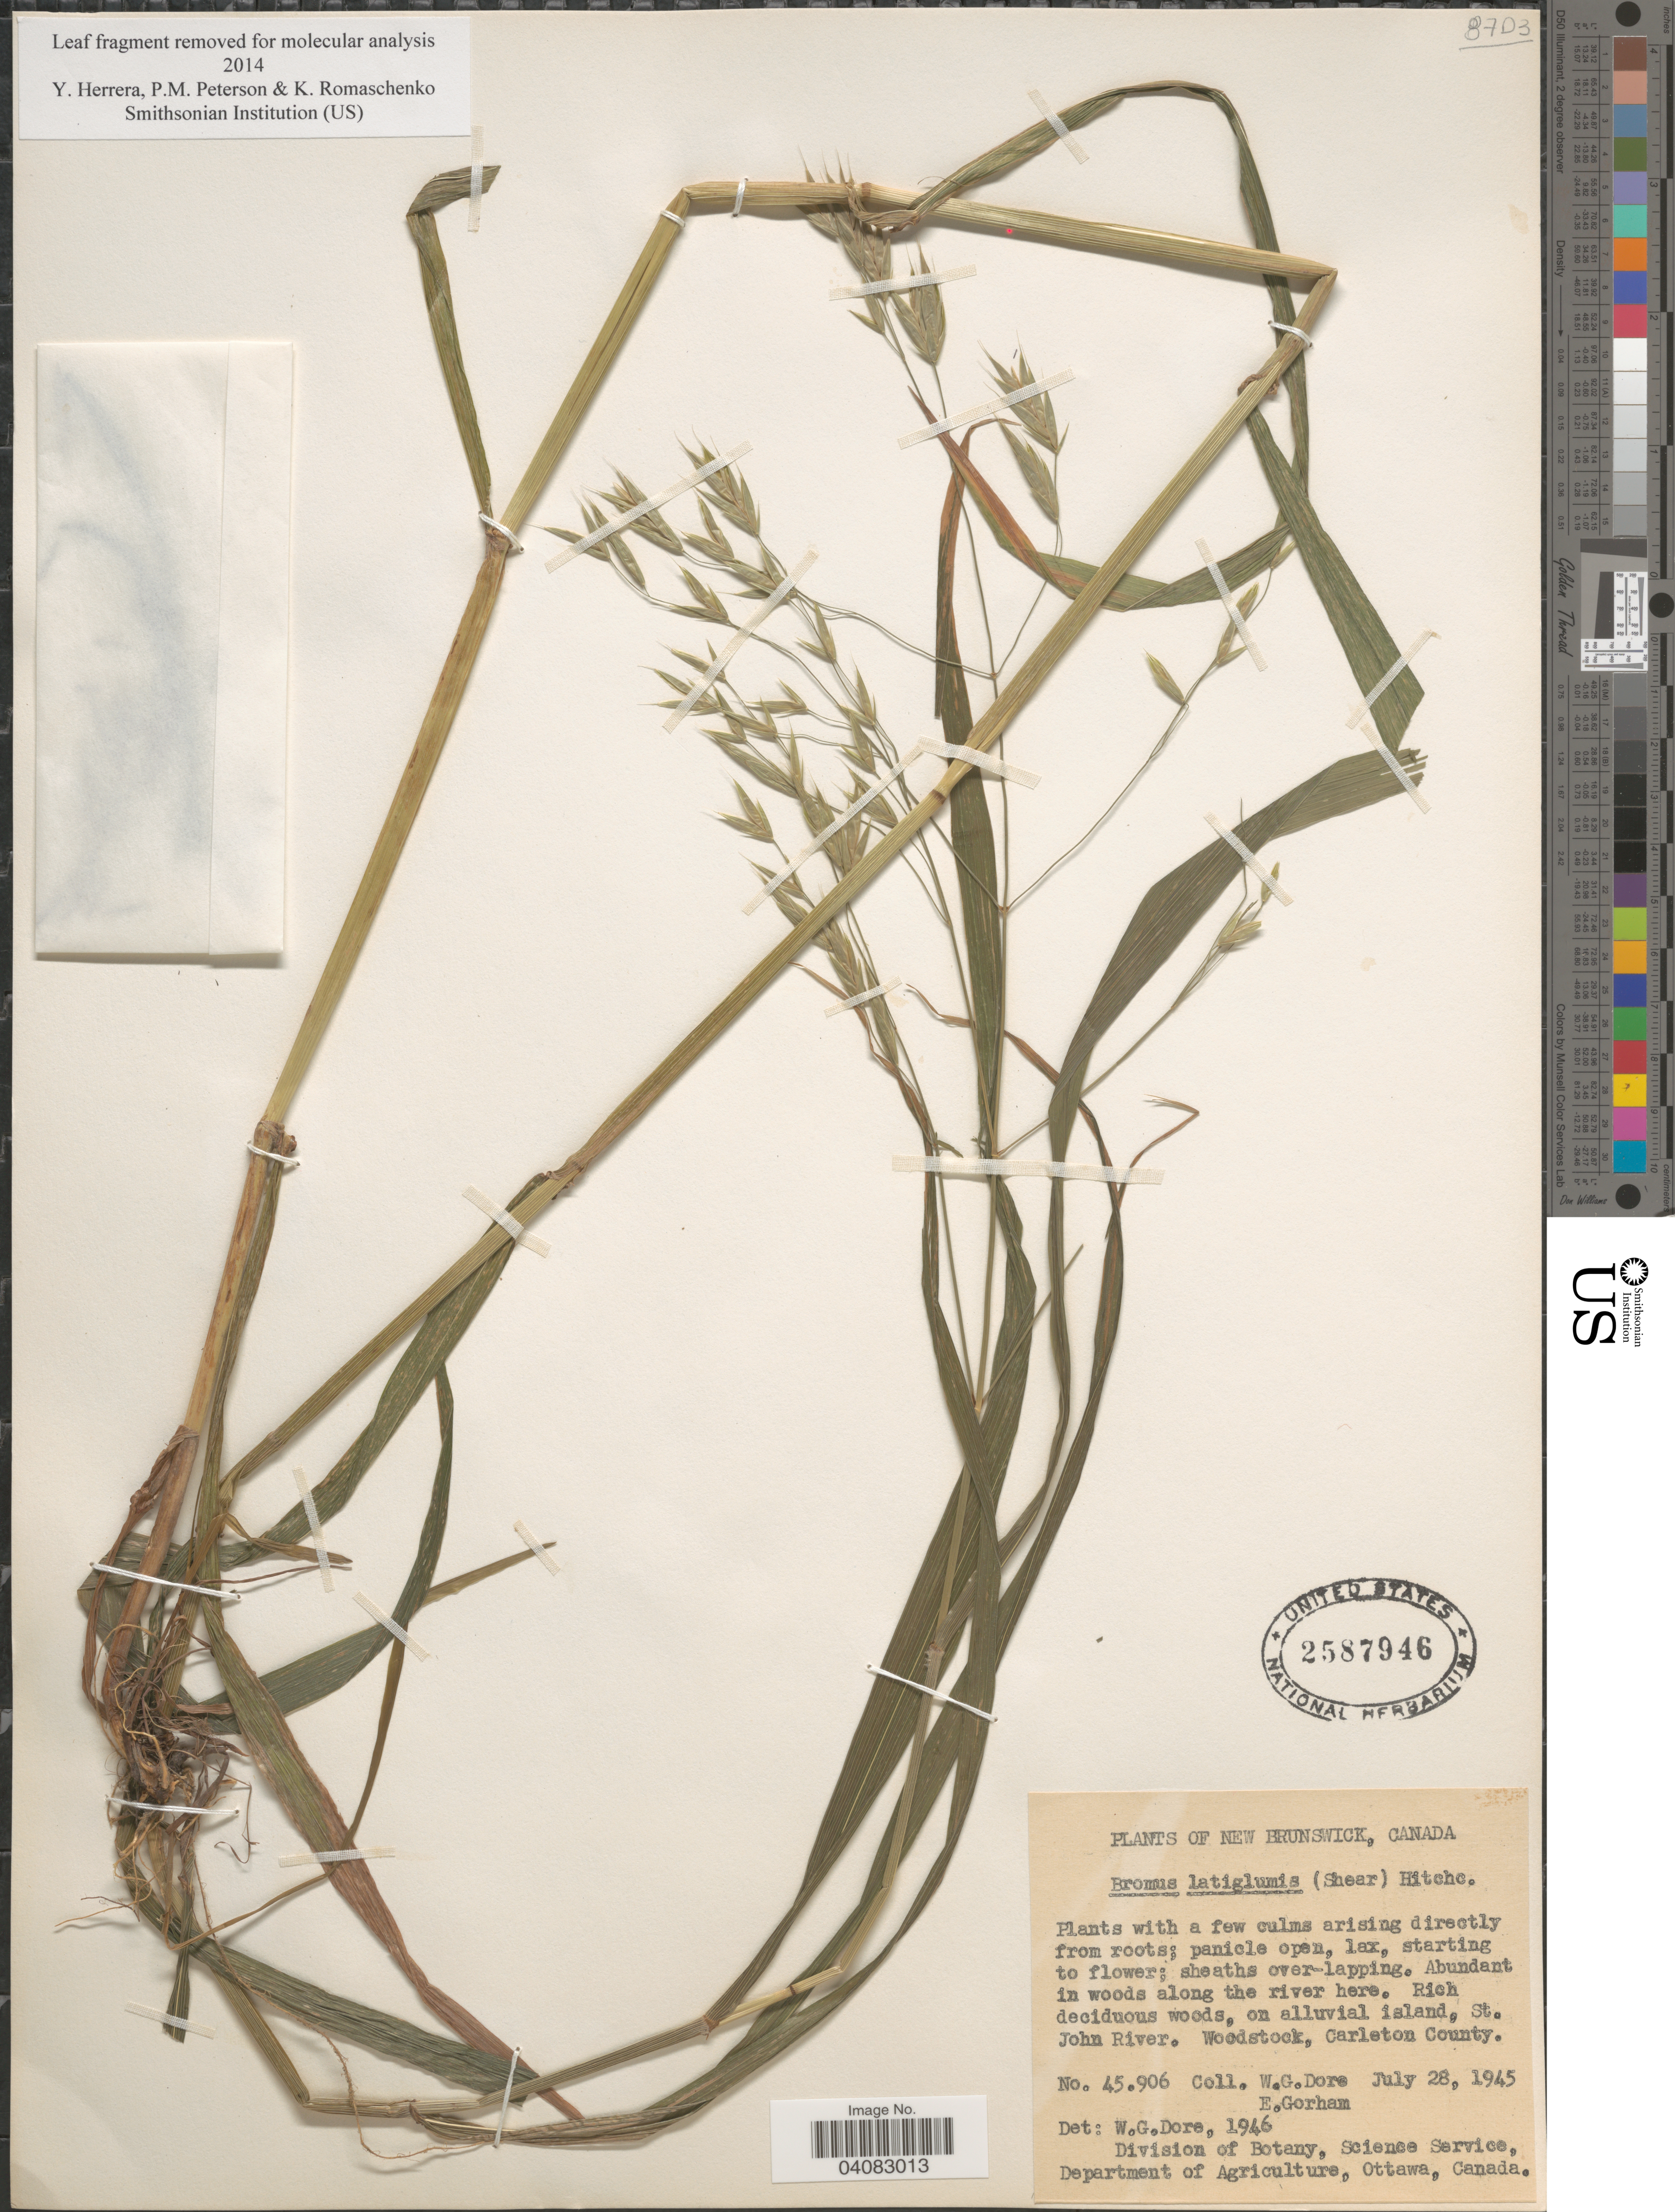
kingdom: Plantae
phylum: Tracheophyta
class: Liliopsida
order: Poales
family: Poaceae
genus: Bromus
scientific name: Bromus latiglumis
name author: (Scribn. ex Shear) Hitchc.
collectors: W. Dore & E. Gorham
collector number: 45906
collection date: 1945-07-28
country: Canada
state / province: New Brunswick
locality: St. John River. Woodstock, Carleton County.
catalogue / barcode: US 2587946